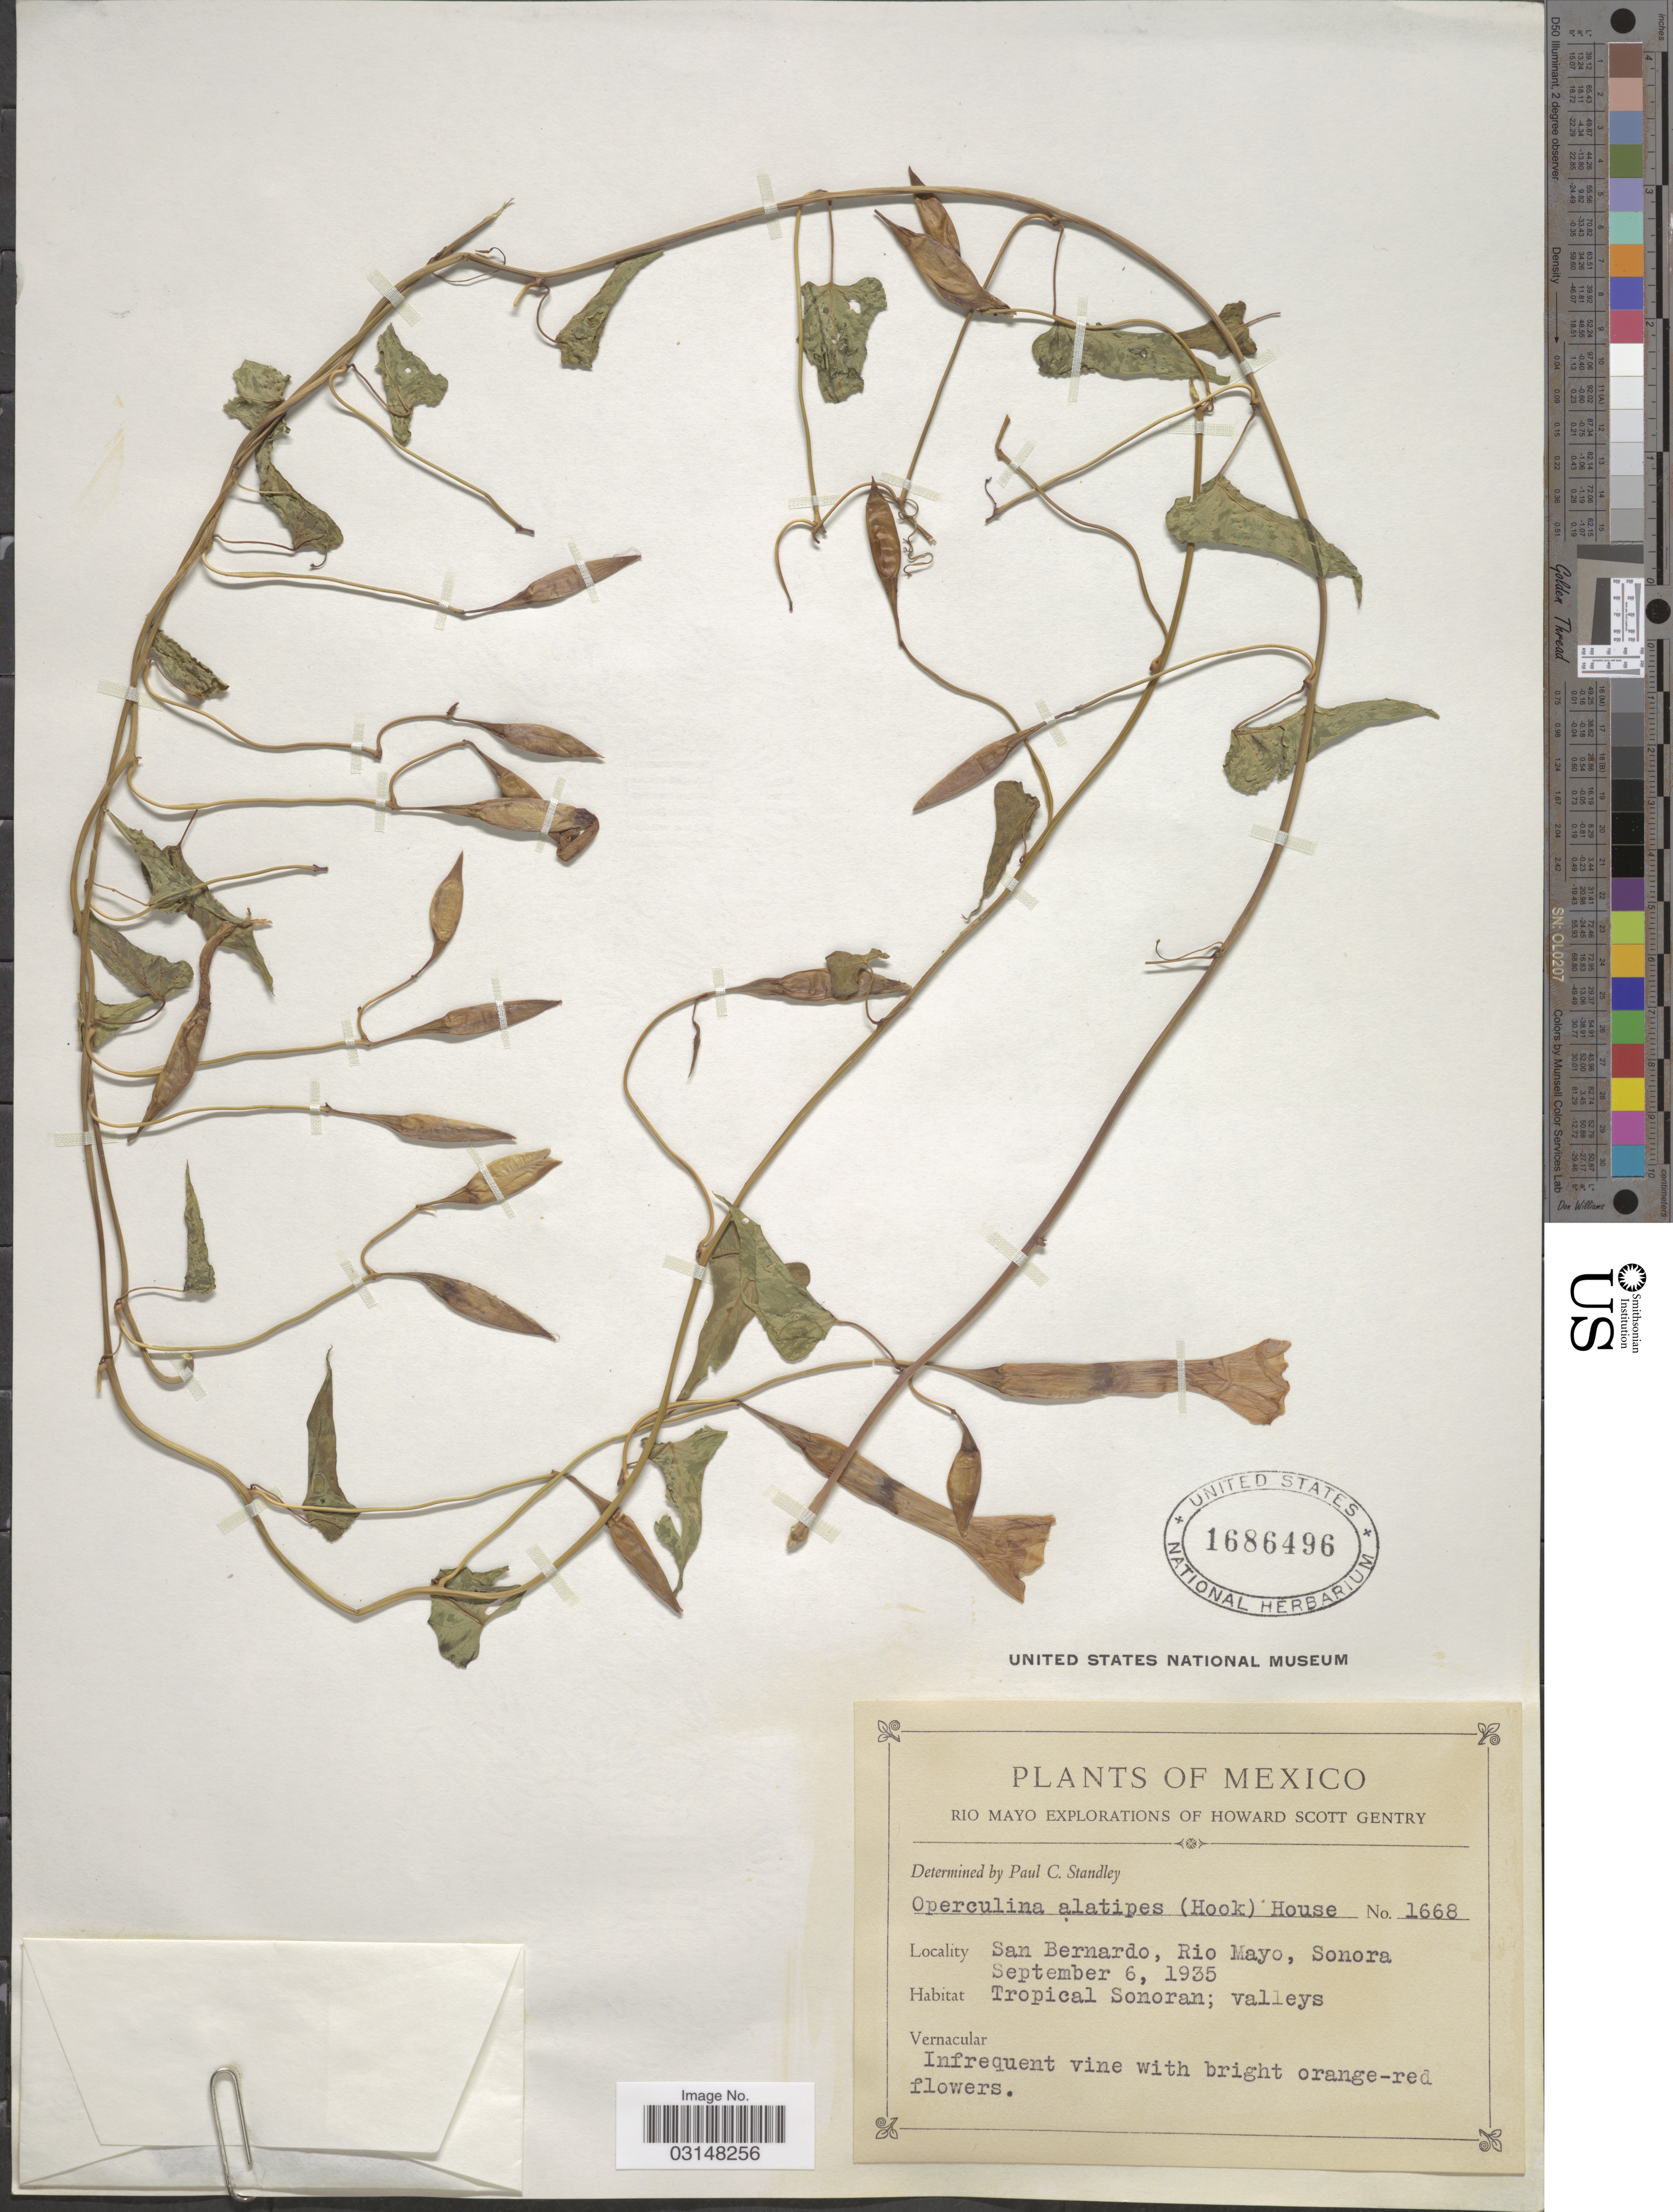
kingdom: Plantae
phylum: Tracheophyta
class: Magnoliopsida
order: Solanales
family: Convolvulaceae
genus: Operculina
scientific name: Operculina pteripes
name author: (G. Don) O'Donell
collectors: H. S. Gentry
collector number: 1668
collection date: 1935-09-06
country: Mexico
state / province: Sonora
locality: San Bernardo, Rio Mayo.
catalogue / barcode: US 1686496